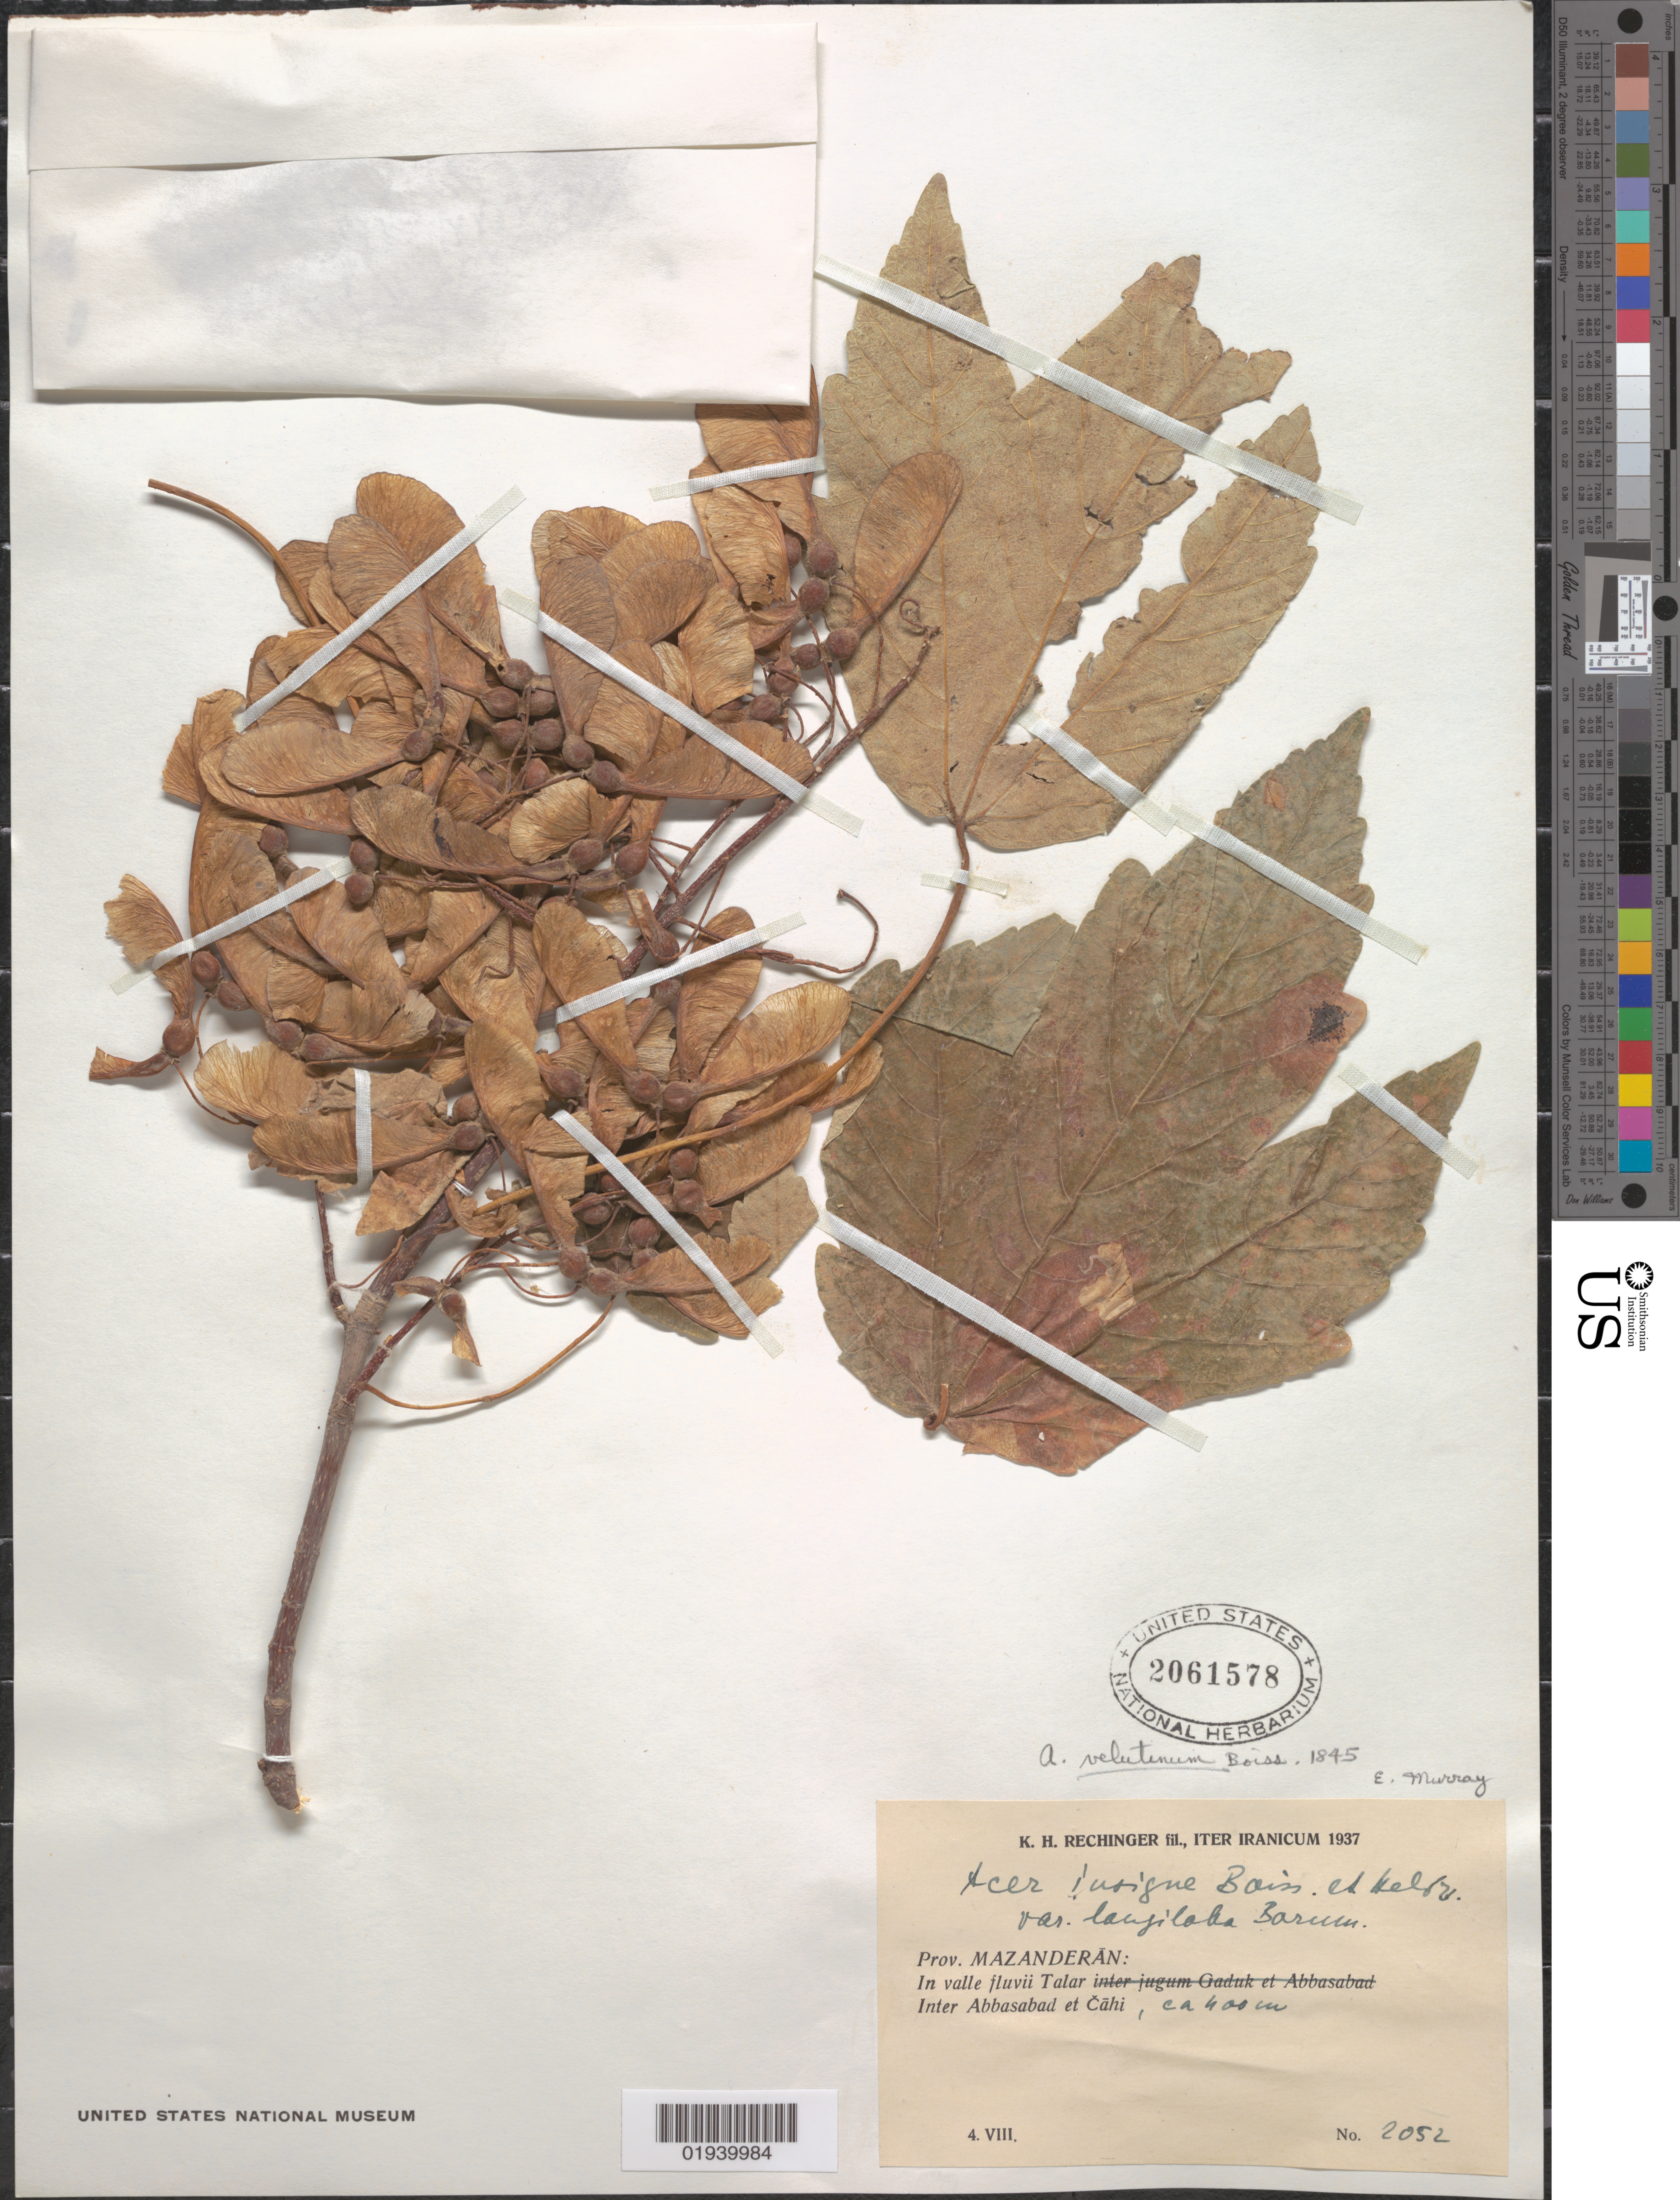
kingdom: Plantae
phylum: Tracheophyta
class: Magnoliopsida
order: Sapindales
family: Sapindaceae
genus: Acer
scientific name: Acer velutinum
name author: Boiss.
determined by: Murray, Edward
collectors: K. H. Rechinger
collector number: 2052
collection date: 1937-08-04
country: Iran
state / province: Mazandaran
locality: In valle fluvii Talar, inter Abbasabad et Cahi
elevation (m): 400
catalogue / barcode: US 2061578